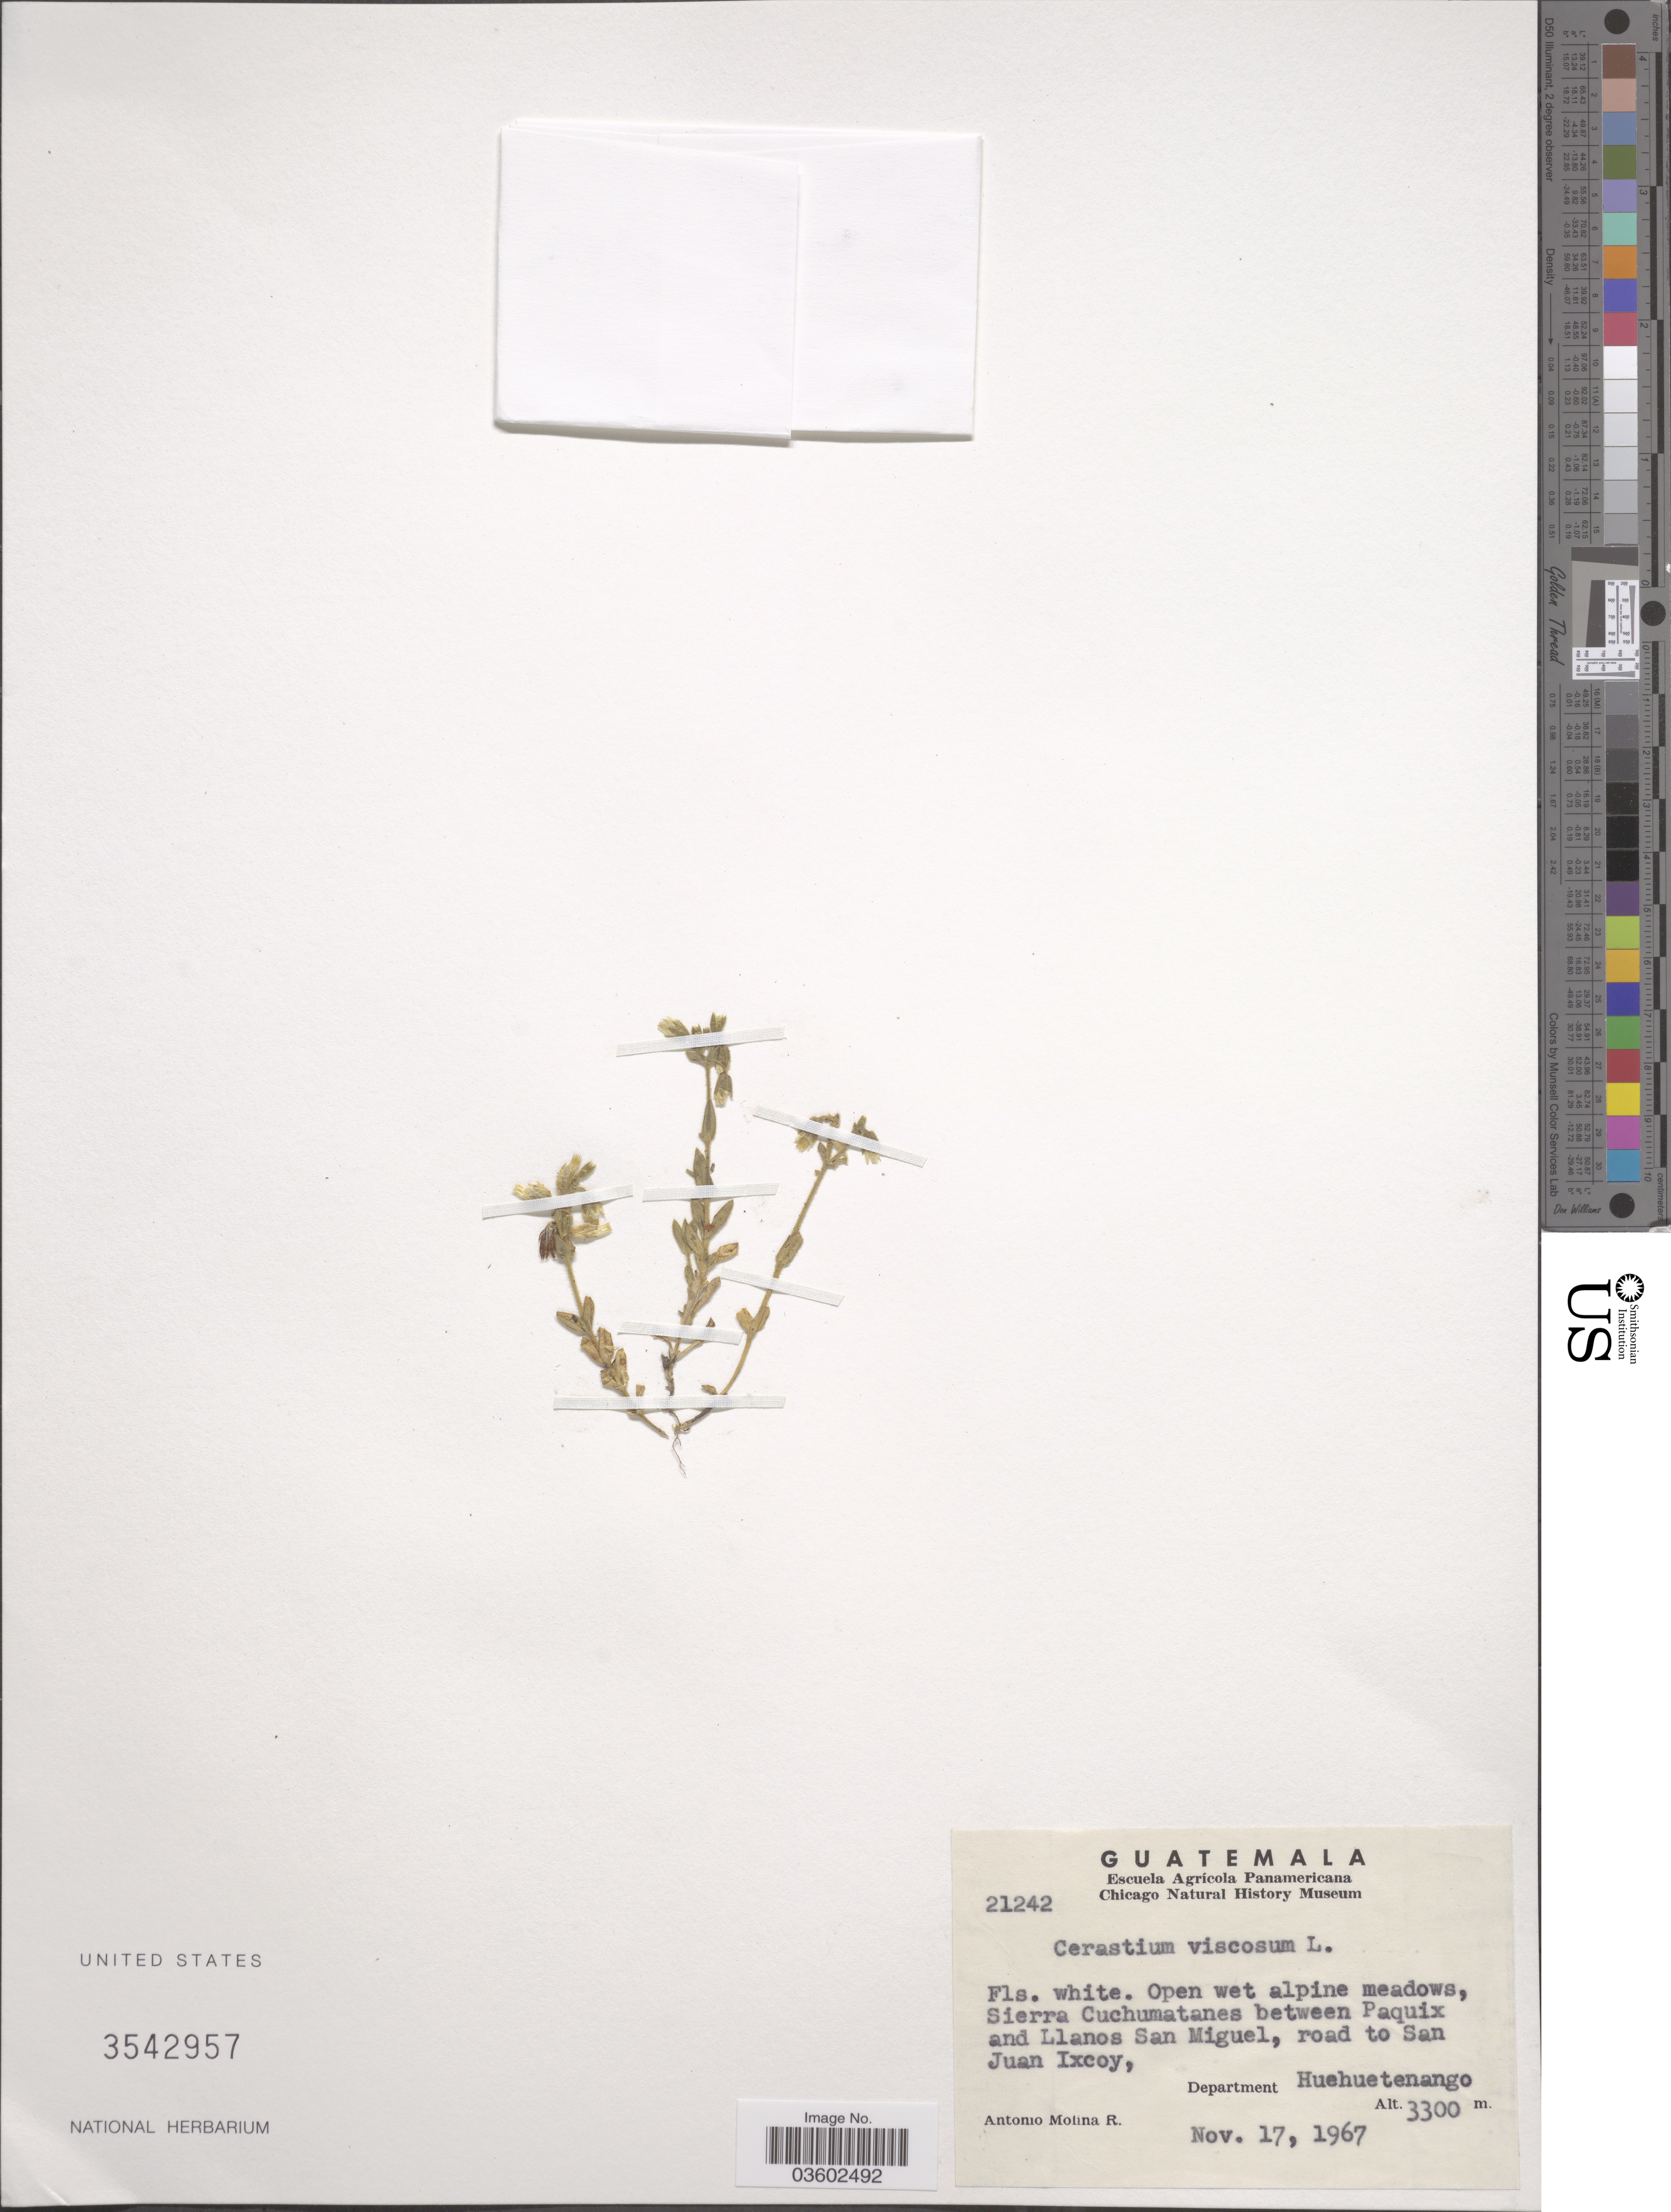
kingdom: Plantae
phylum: Tracheophyta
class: Magnoliopsida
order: Caryophyllales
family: Caryophyllaceae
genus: Cerastium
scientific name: Cerastium viscosum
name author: L.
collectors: A. Molina R.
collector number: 21242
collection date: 1967-11-17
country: Guatemala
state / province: Huehuetenango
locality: Open wet alpine meadows, Sierra Cuchumatanes between Paquix and Llanos San Miguel, road to San Juan Ixcoy, Department Huehuetenango.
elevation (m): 3300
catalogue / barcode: US 3542957